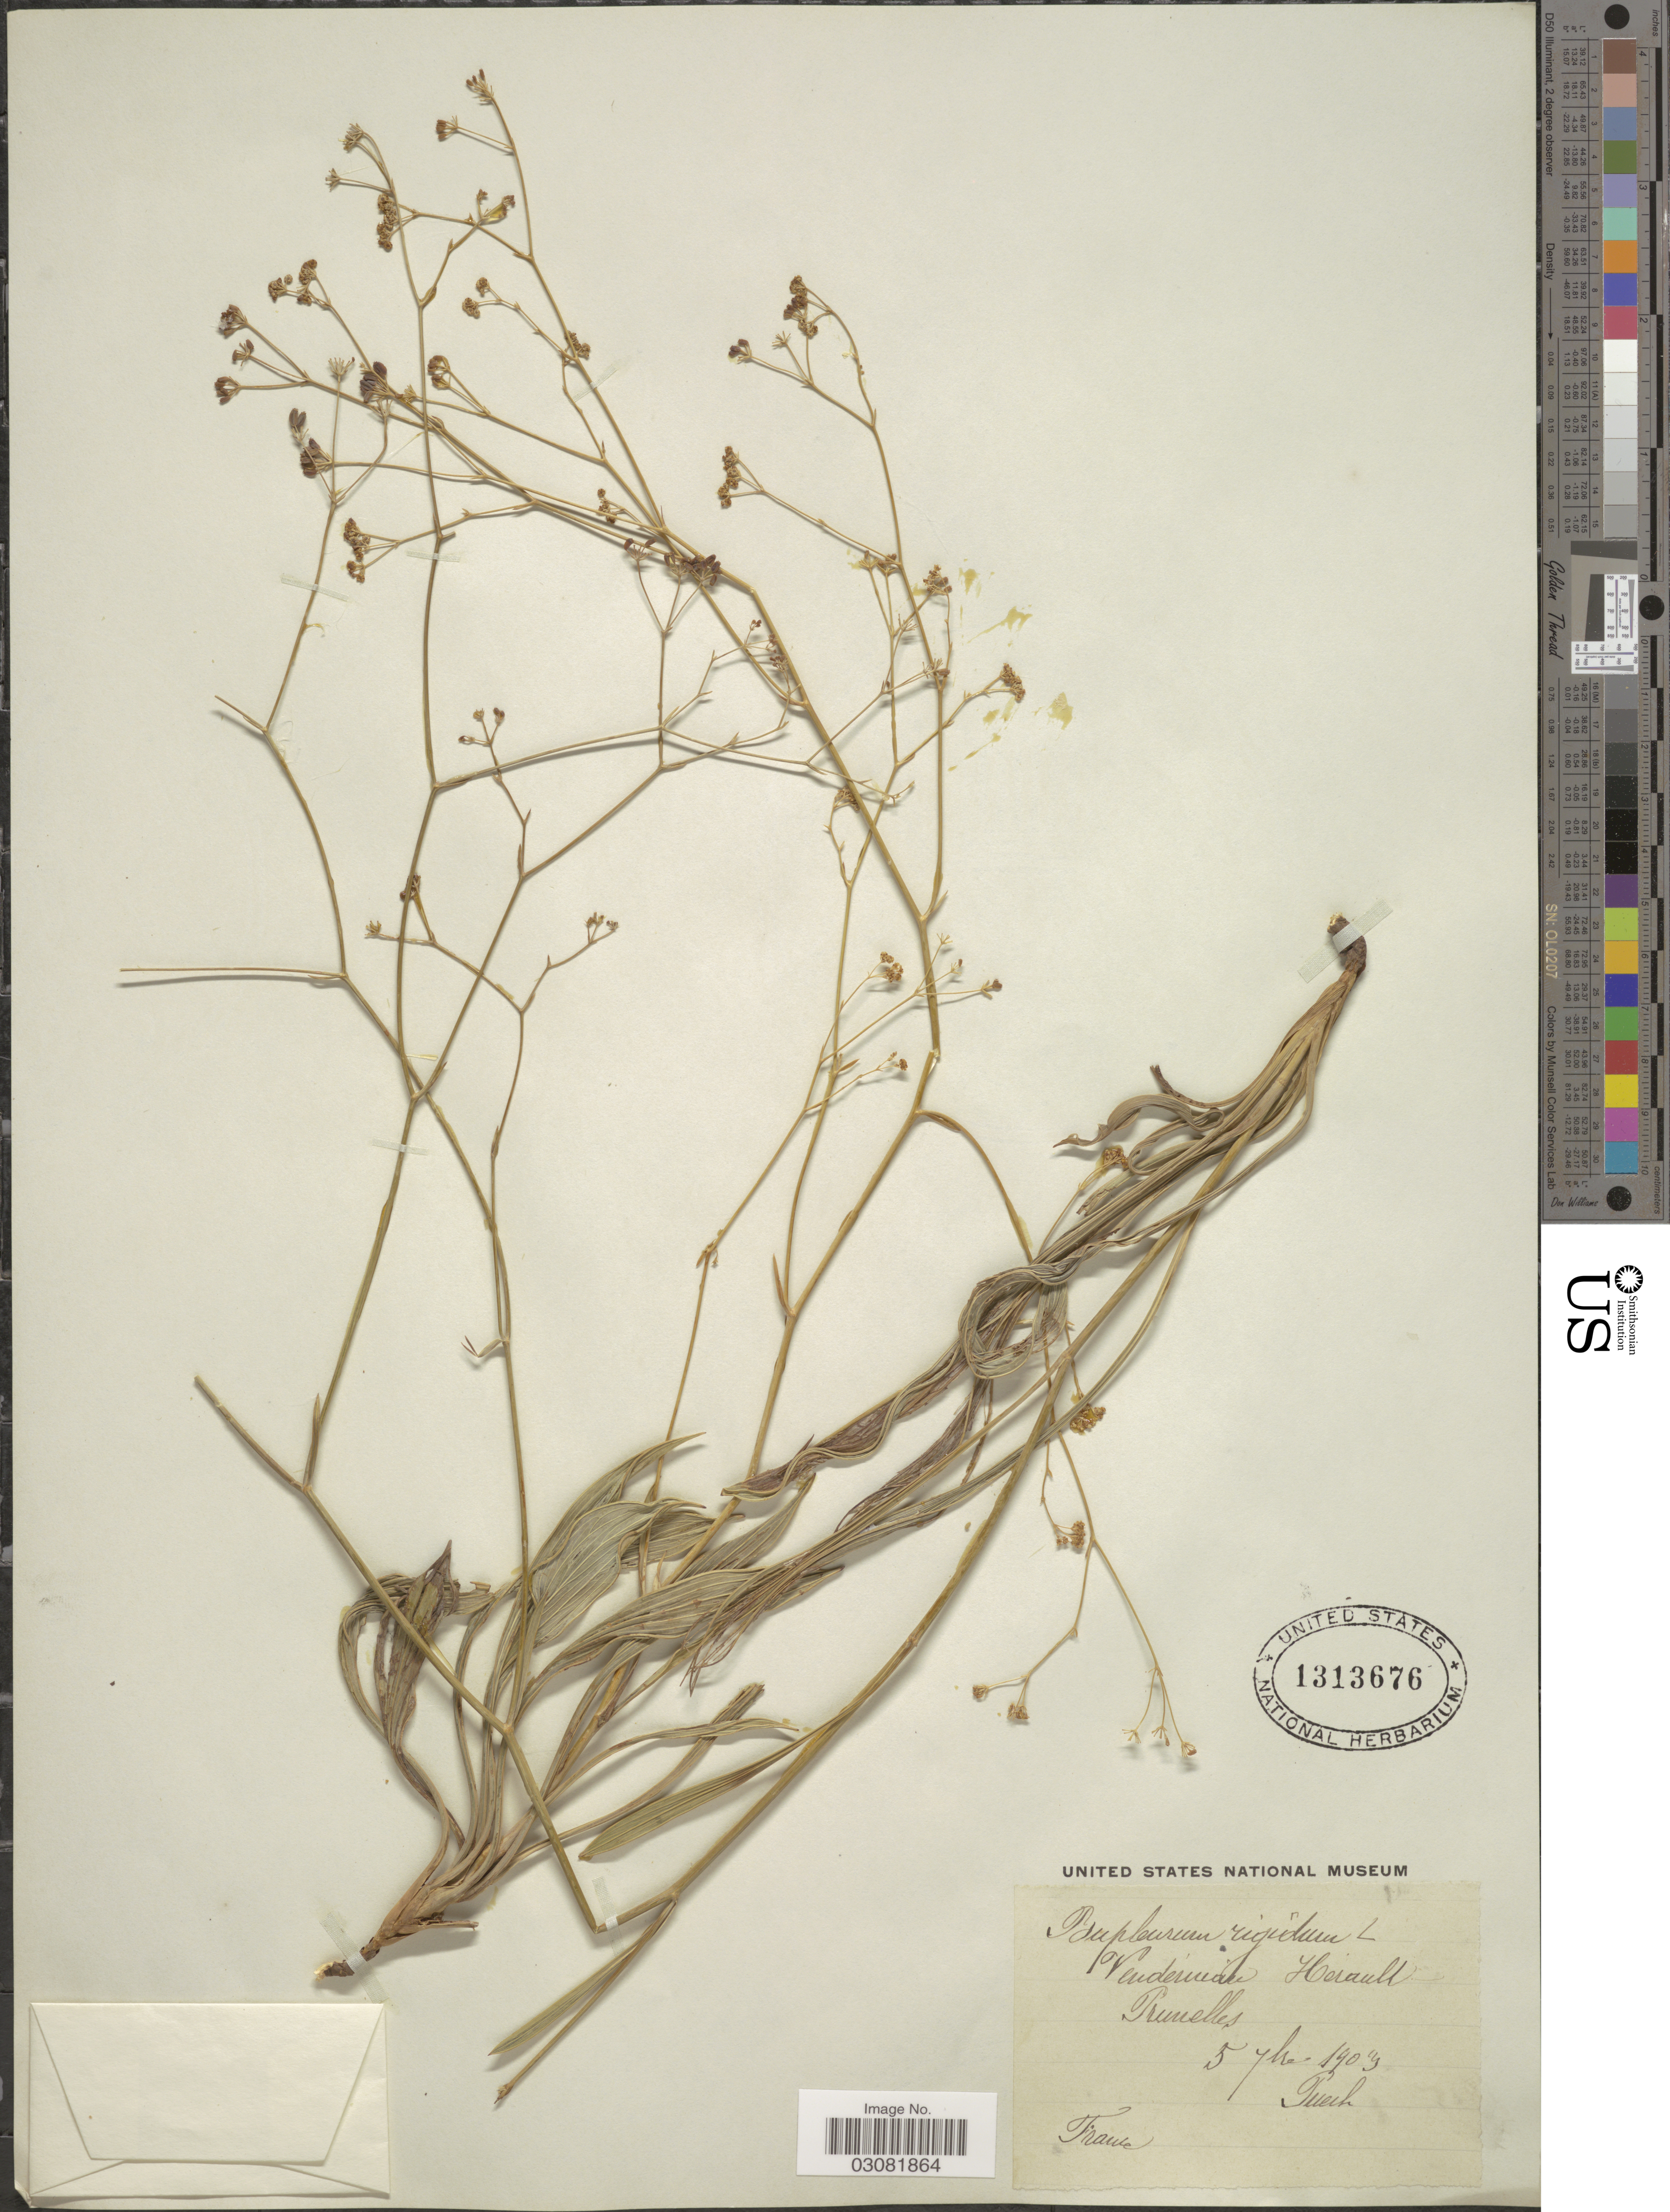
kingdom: Plantae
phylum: Tracheophyta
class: Magnoliopsida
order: Apiales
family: Apiaceae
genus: Bupleurum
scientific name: Bupleurum rigidum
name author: L.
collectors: Puech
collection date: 1903-09-07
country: France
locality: Venderieau Herault. Prunelles.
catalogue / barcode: US 1313676